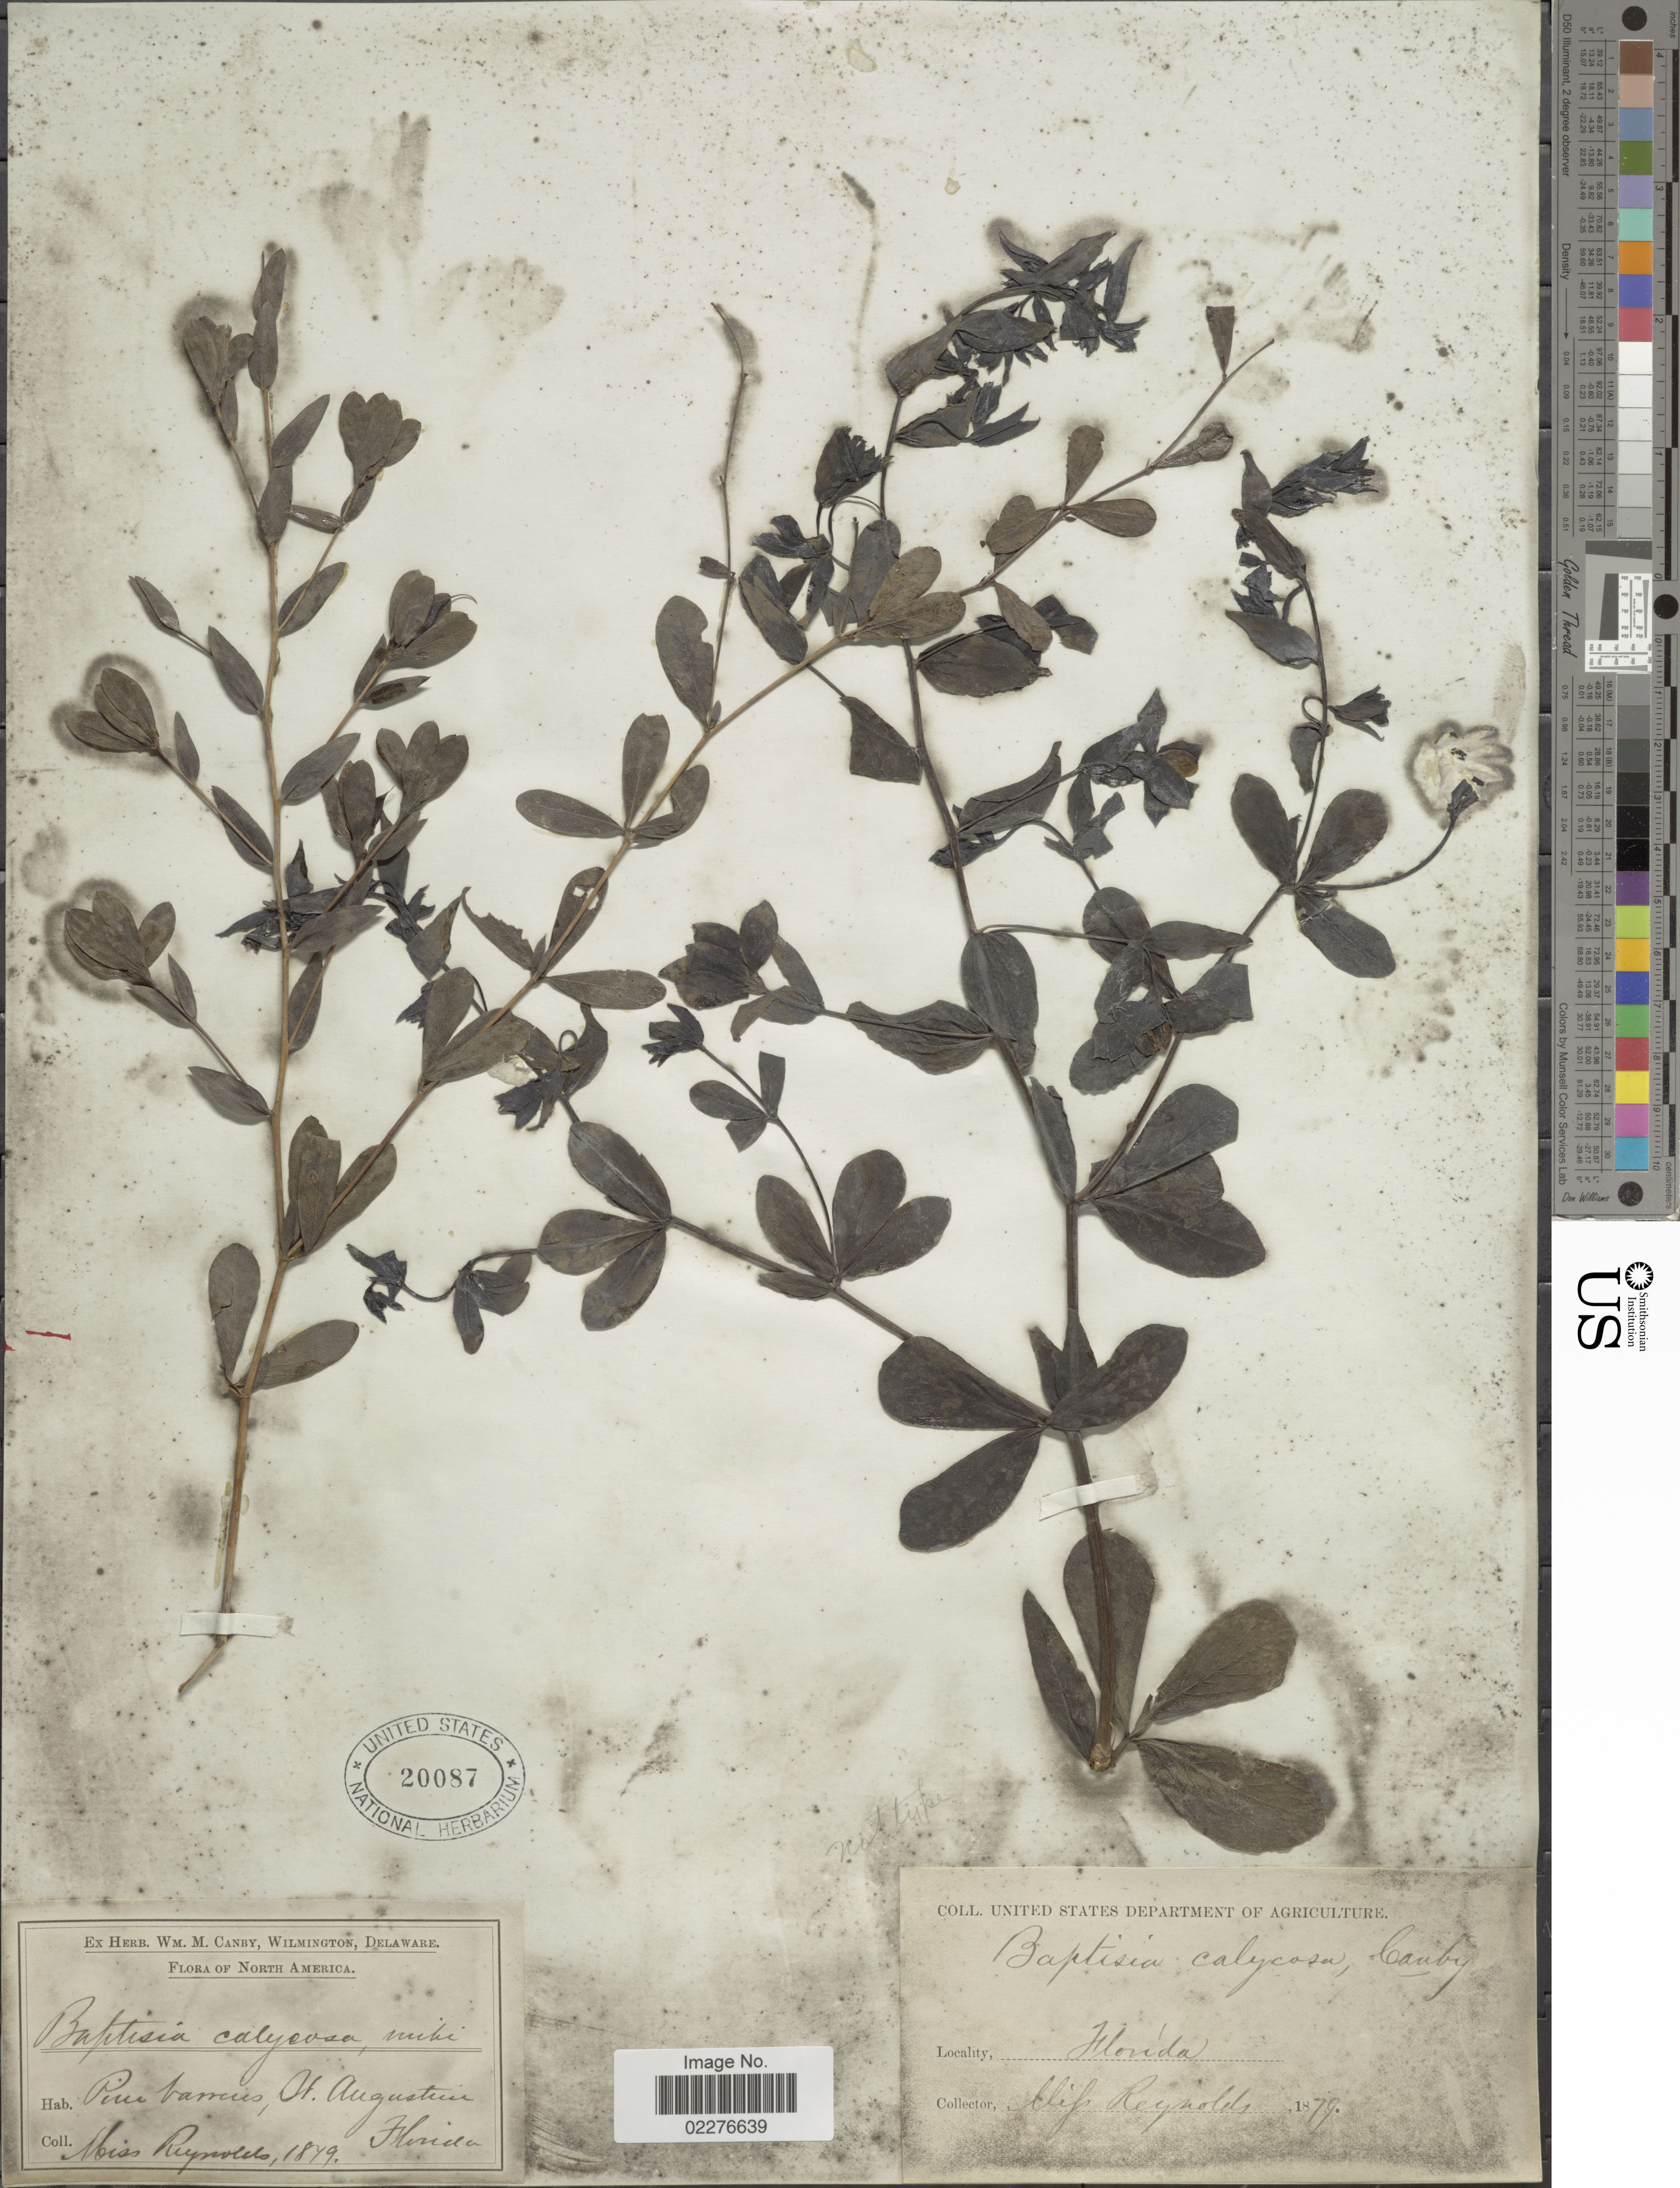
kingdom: Plantae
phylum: Tracheophyta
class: Magnoliopsida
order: Fabales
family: Fabaceae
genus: Baptisia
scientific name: Baptisia calycosa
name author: Canby & Chapm.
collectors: -. Reynolds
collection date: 1879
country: United States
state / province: Florida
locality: Pine barrens, St Augustine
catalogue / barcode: US 20087